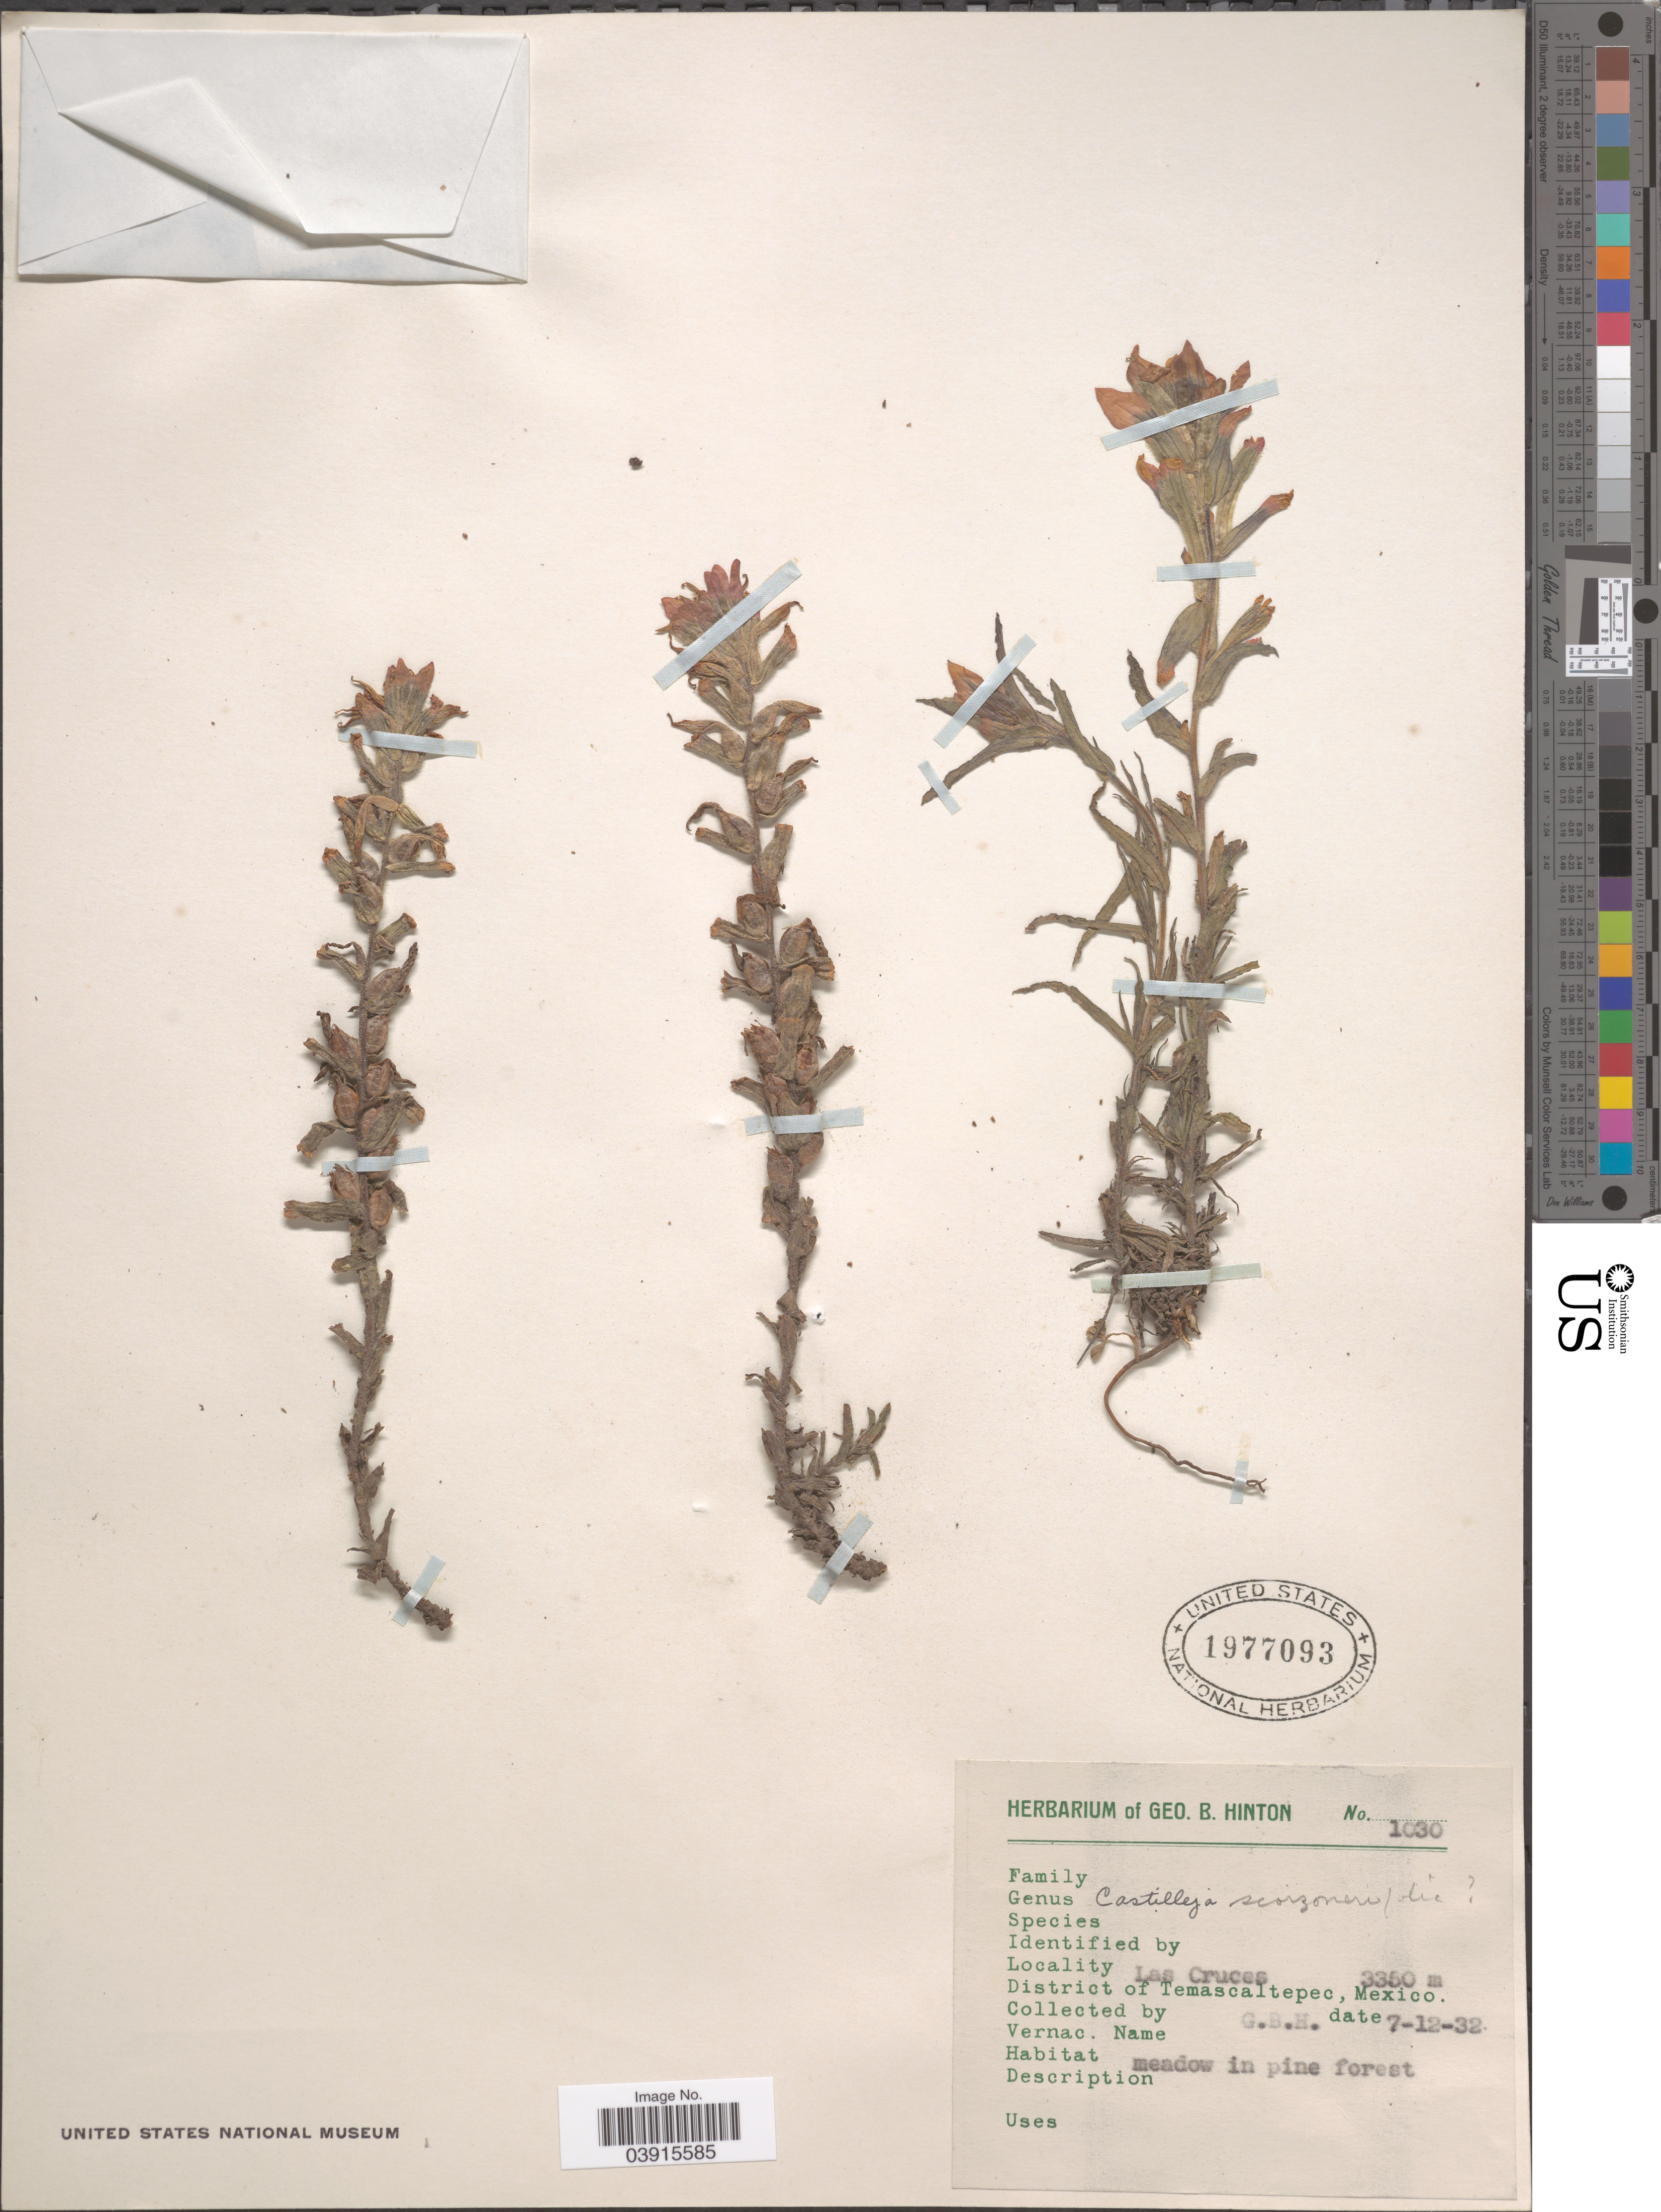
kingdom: Plantae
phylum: Tracheophyta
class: Magnoliopsida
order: Lamiales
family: Orobanchaceae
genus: Castilleja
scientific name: Castilleja scorzonerifolia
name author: Kunth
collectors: G. B. Hinton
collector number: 1030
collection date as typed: Transcribed d/m/y: 7/12/32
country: Mexico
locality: Las Cruces, District of Temascaltepec.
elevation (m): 3350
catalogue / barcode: US 1977093